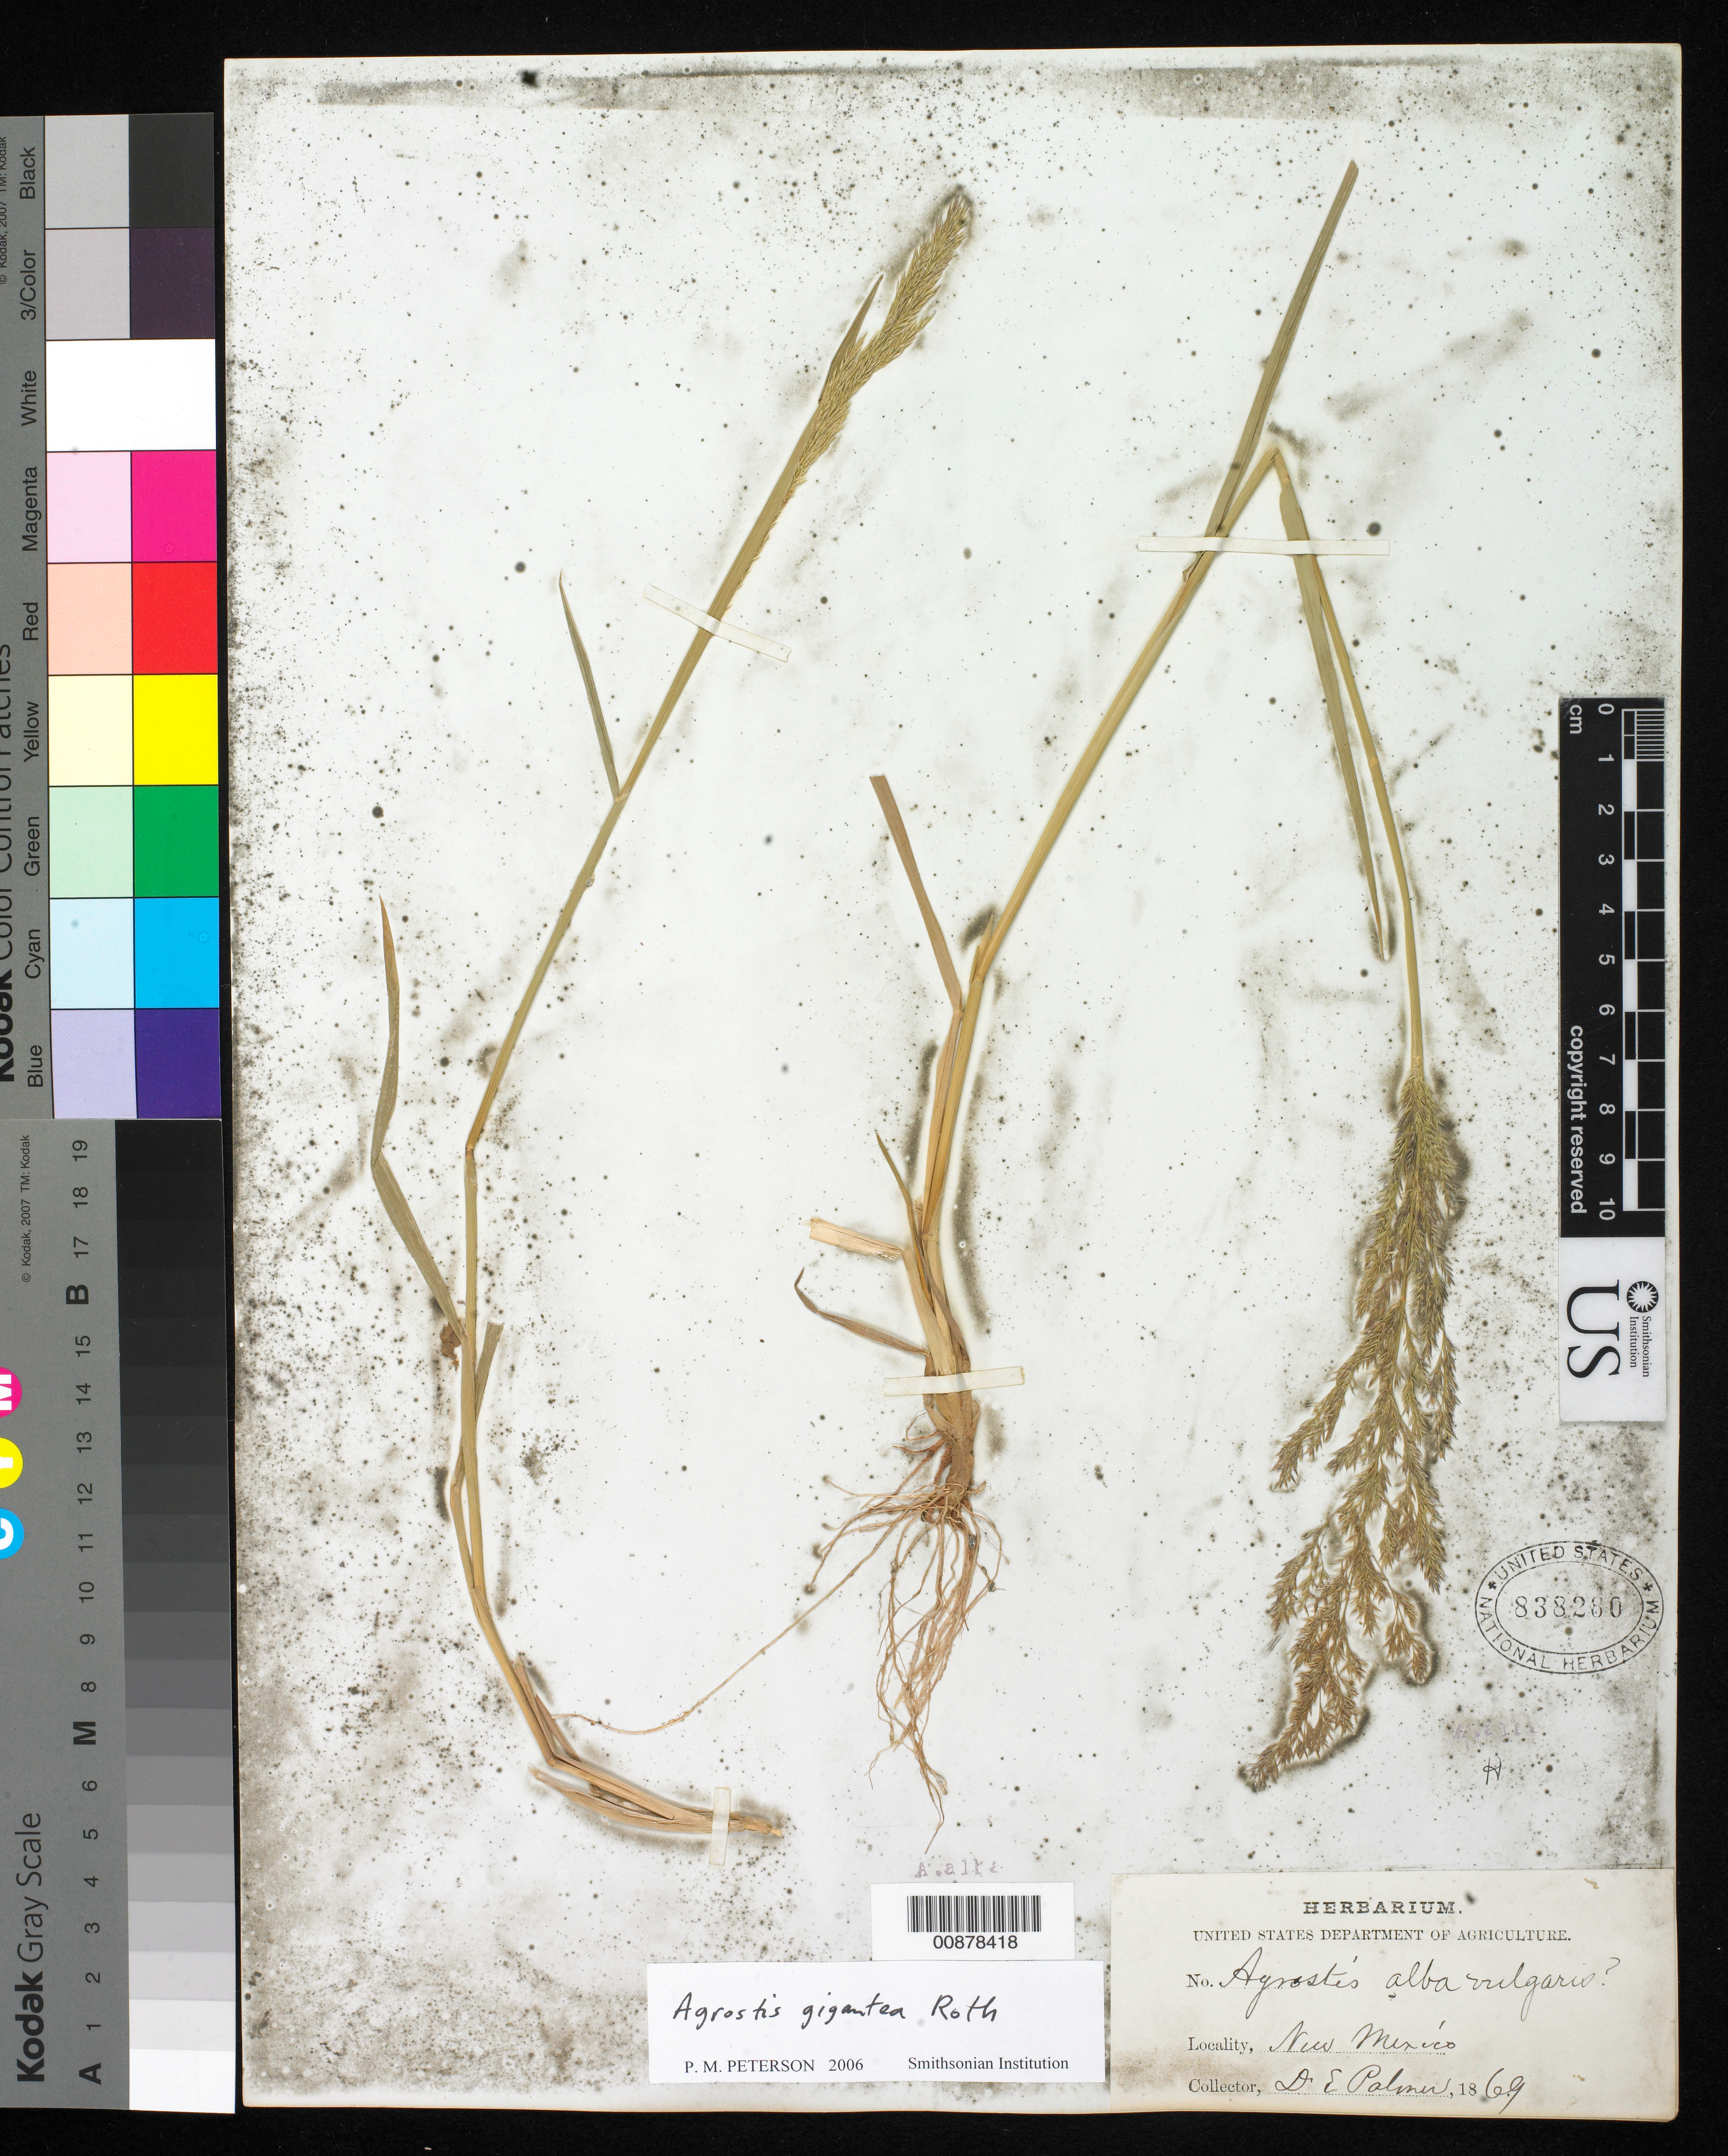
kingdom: Plantae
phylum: Tracheophyta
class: Liliopsida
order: Poales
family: Poaceae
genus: Agrostis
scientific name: Agrostis gigantea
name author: Roth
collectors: E. Palmer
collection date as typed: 1869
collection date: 1869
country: United States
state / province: New Mexico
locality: New Mexico.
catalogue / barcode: US 838280